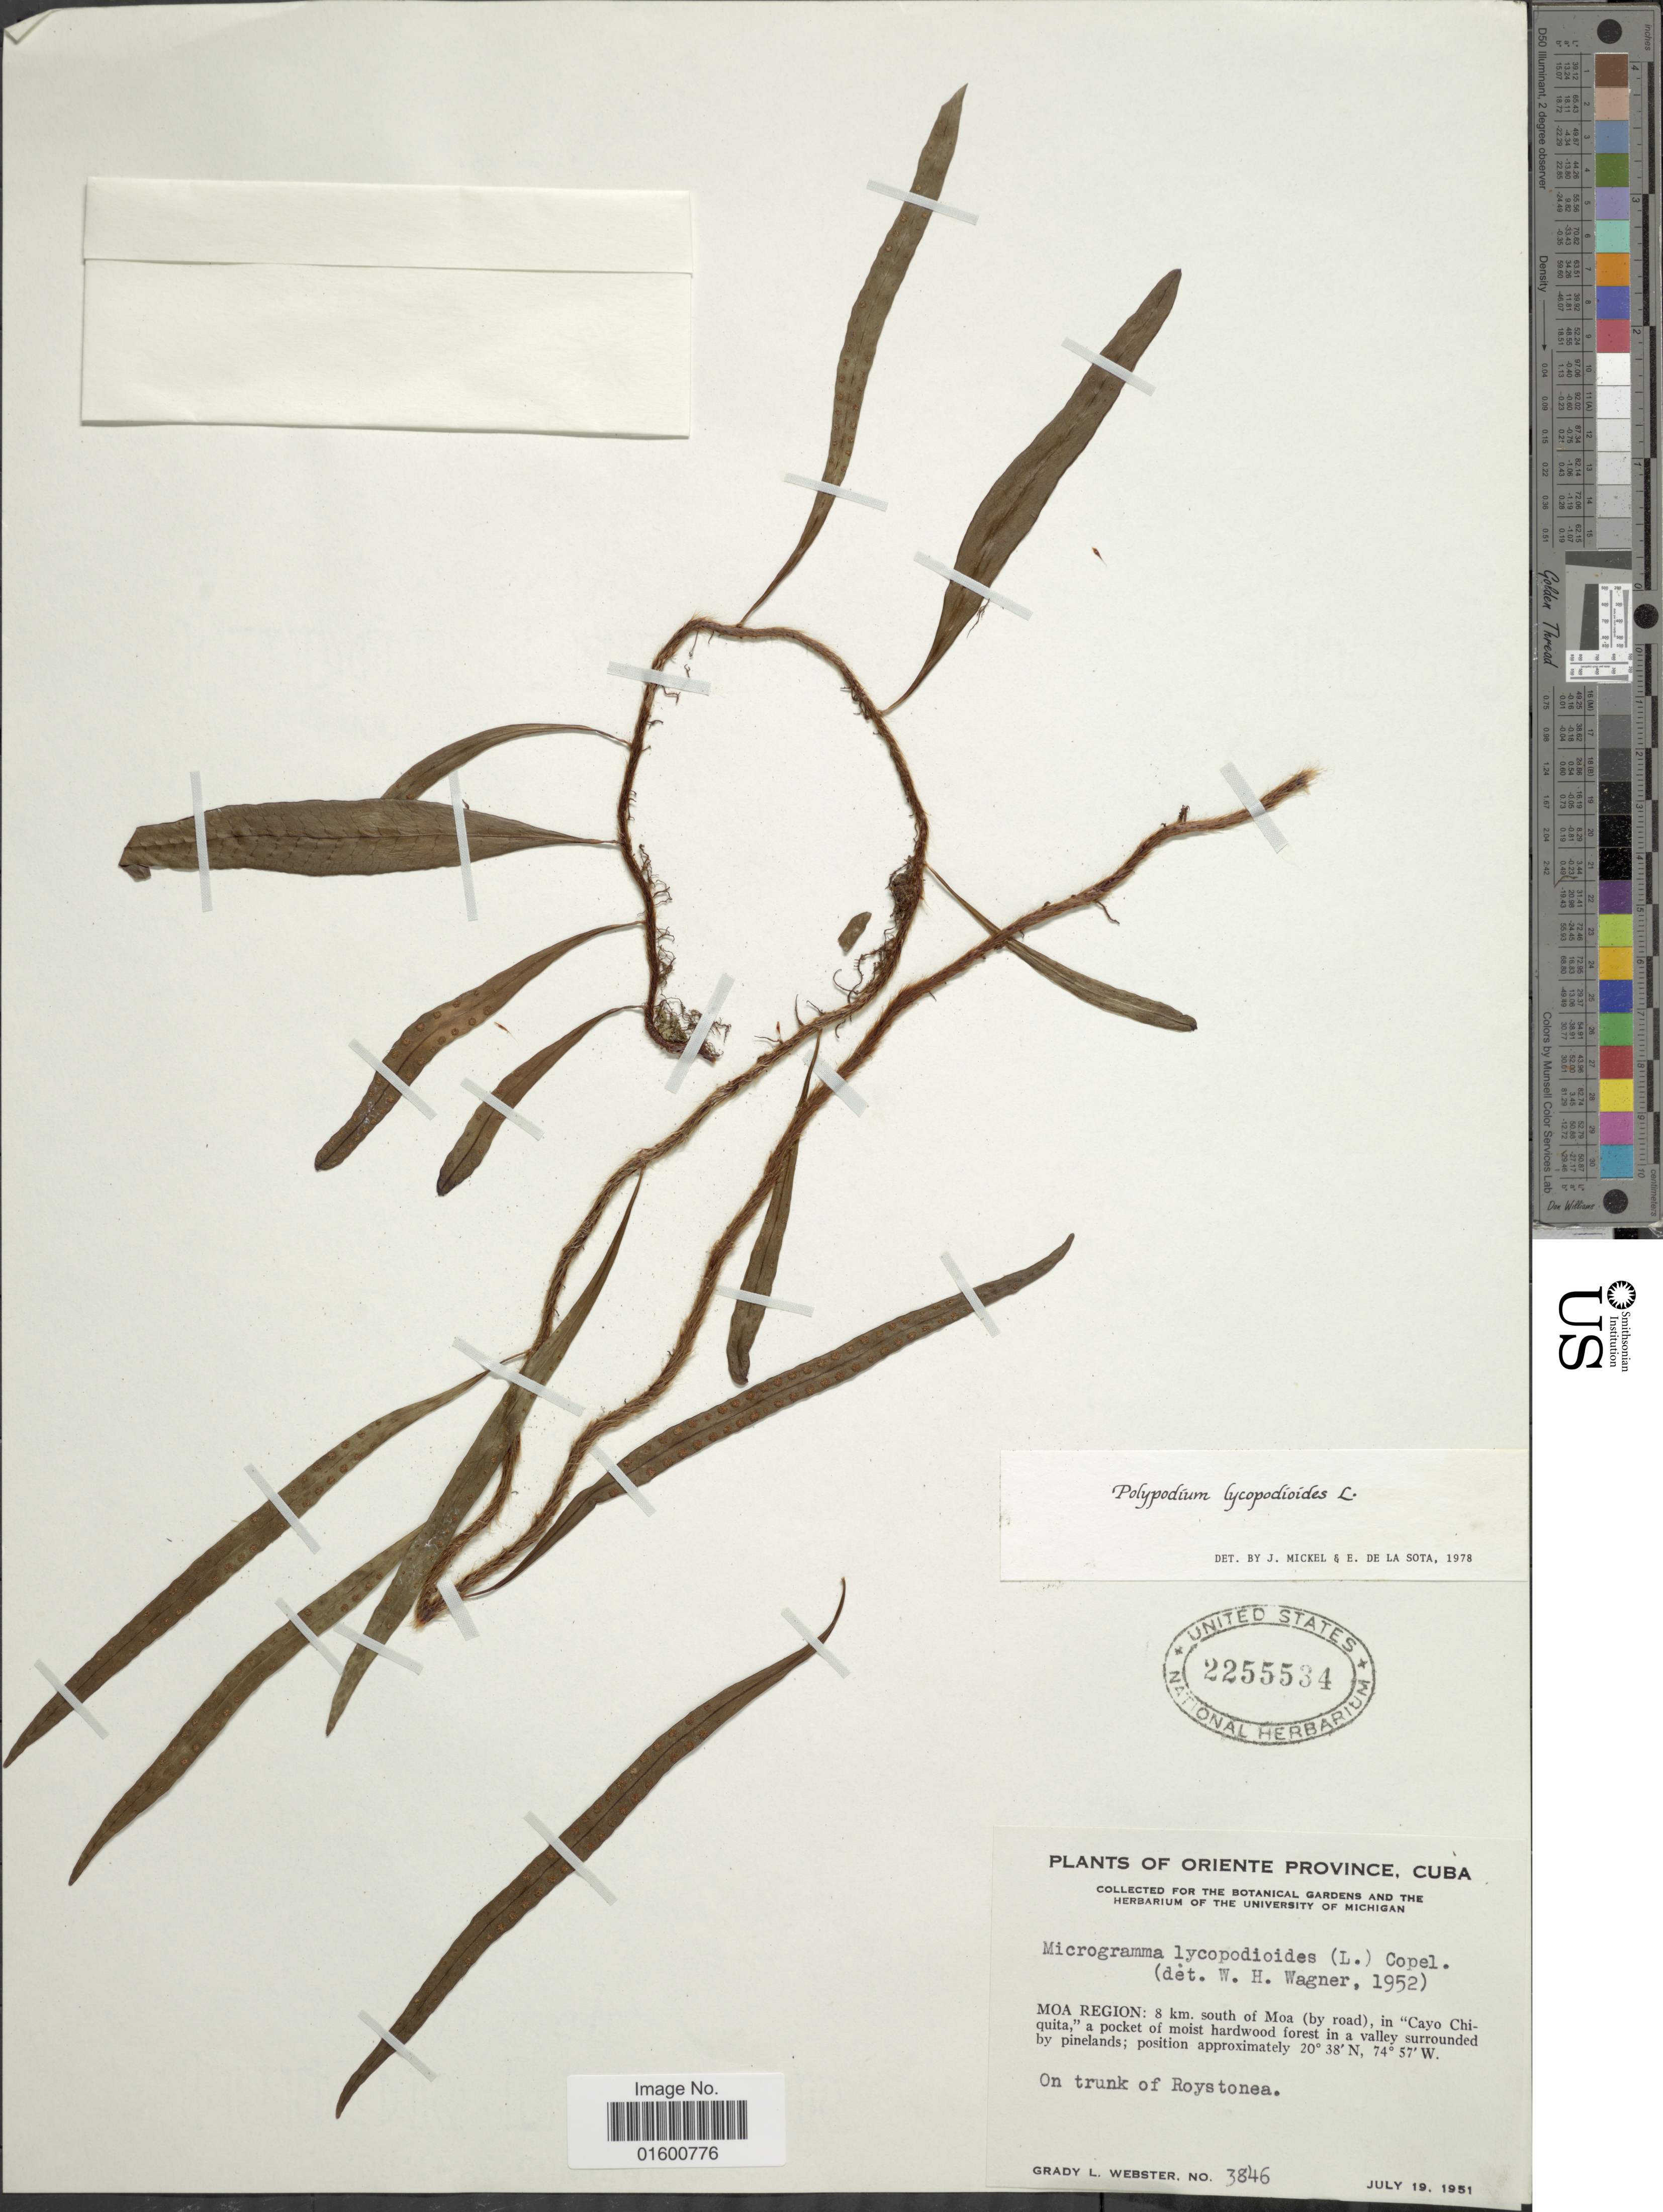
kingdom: Plantae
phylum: Tracheophyta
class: Polypodiopsida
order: Polypodiales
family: Polypodiaceae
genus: Microgramma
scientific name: Microgramma lycopodioides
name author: (L.) Copel.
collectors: G. L. Webster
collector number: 3846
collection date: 1951-07-19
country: Cuba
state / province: Oriente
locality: Oriente Province, Moa Region: 8 km south of Moa (by road), in Cayo Chiquita, on trunk of Roystonea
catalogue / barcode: US 2255534